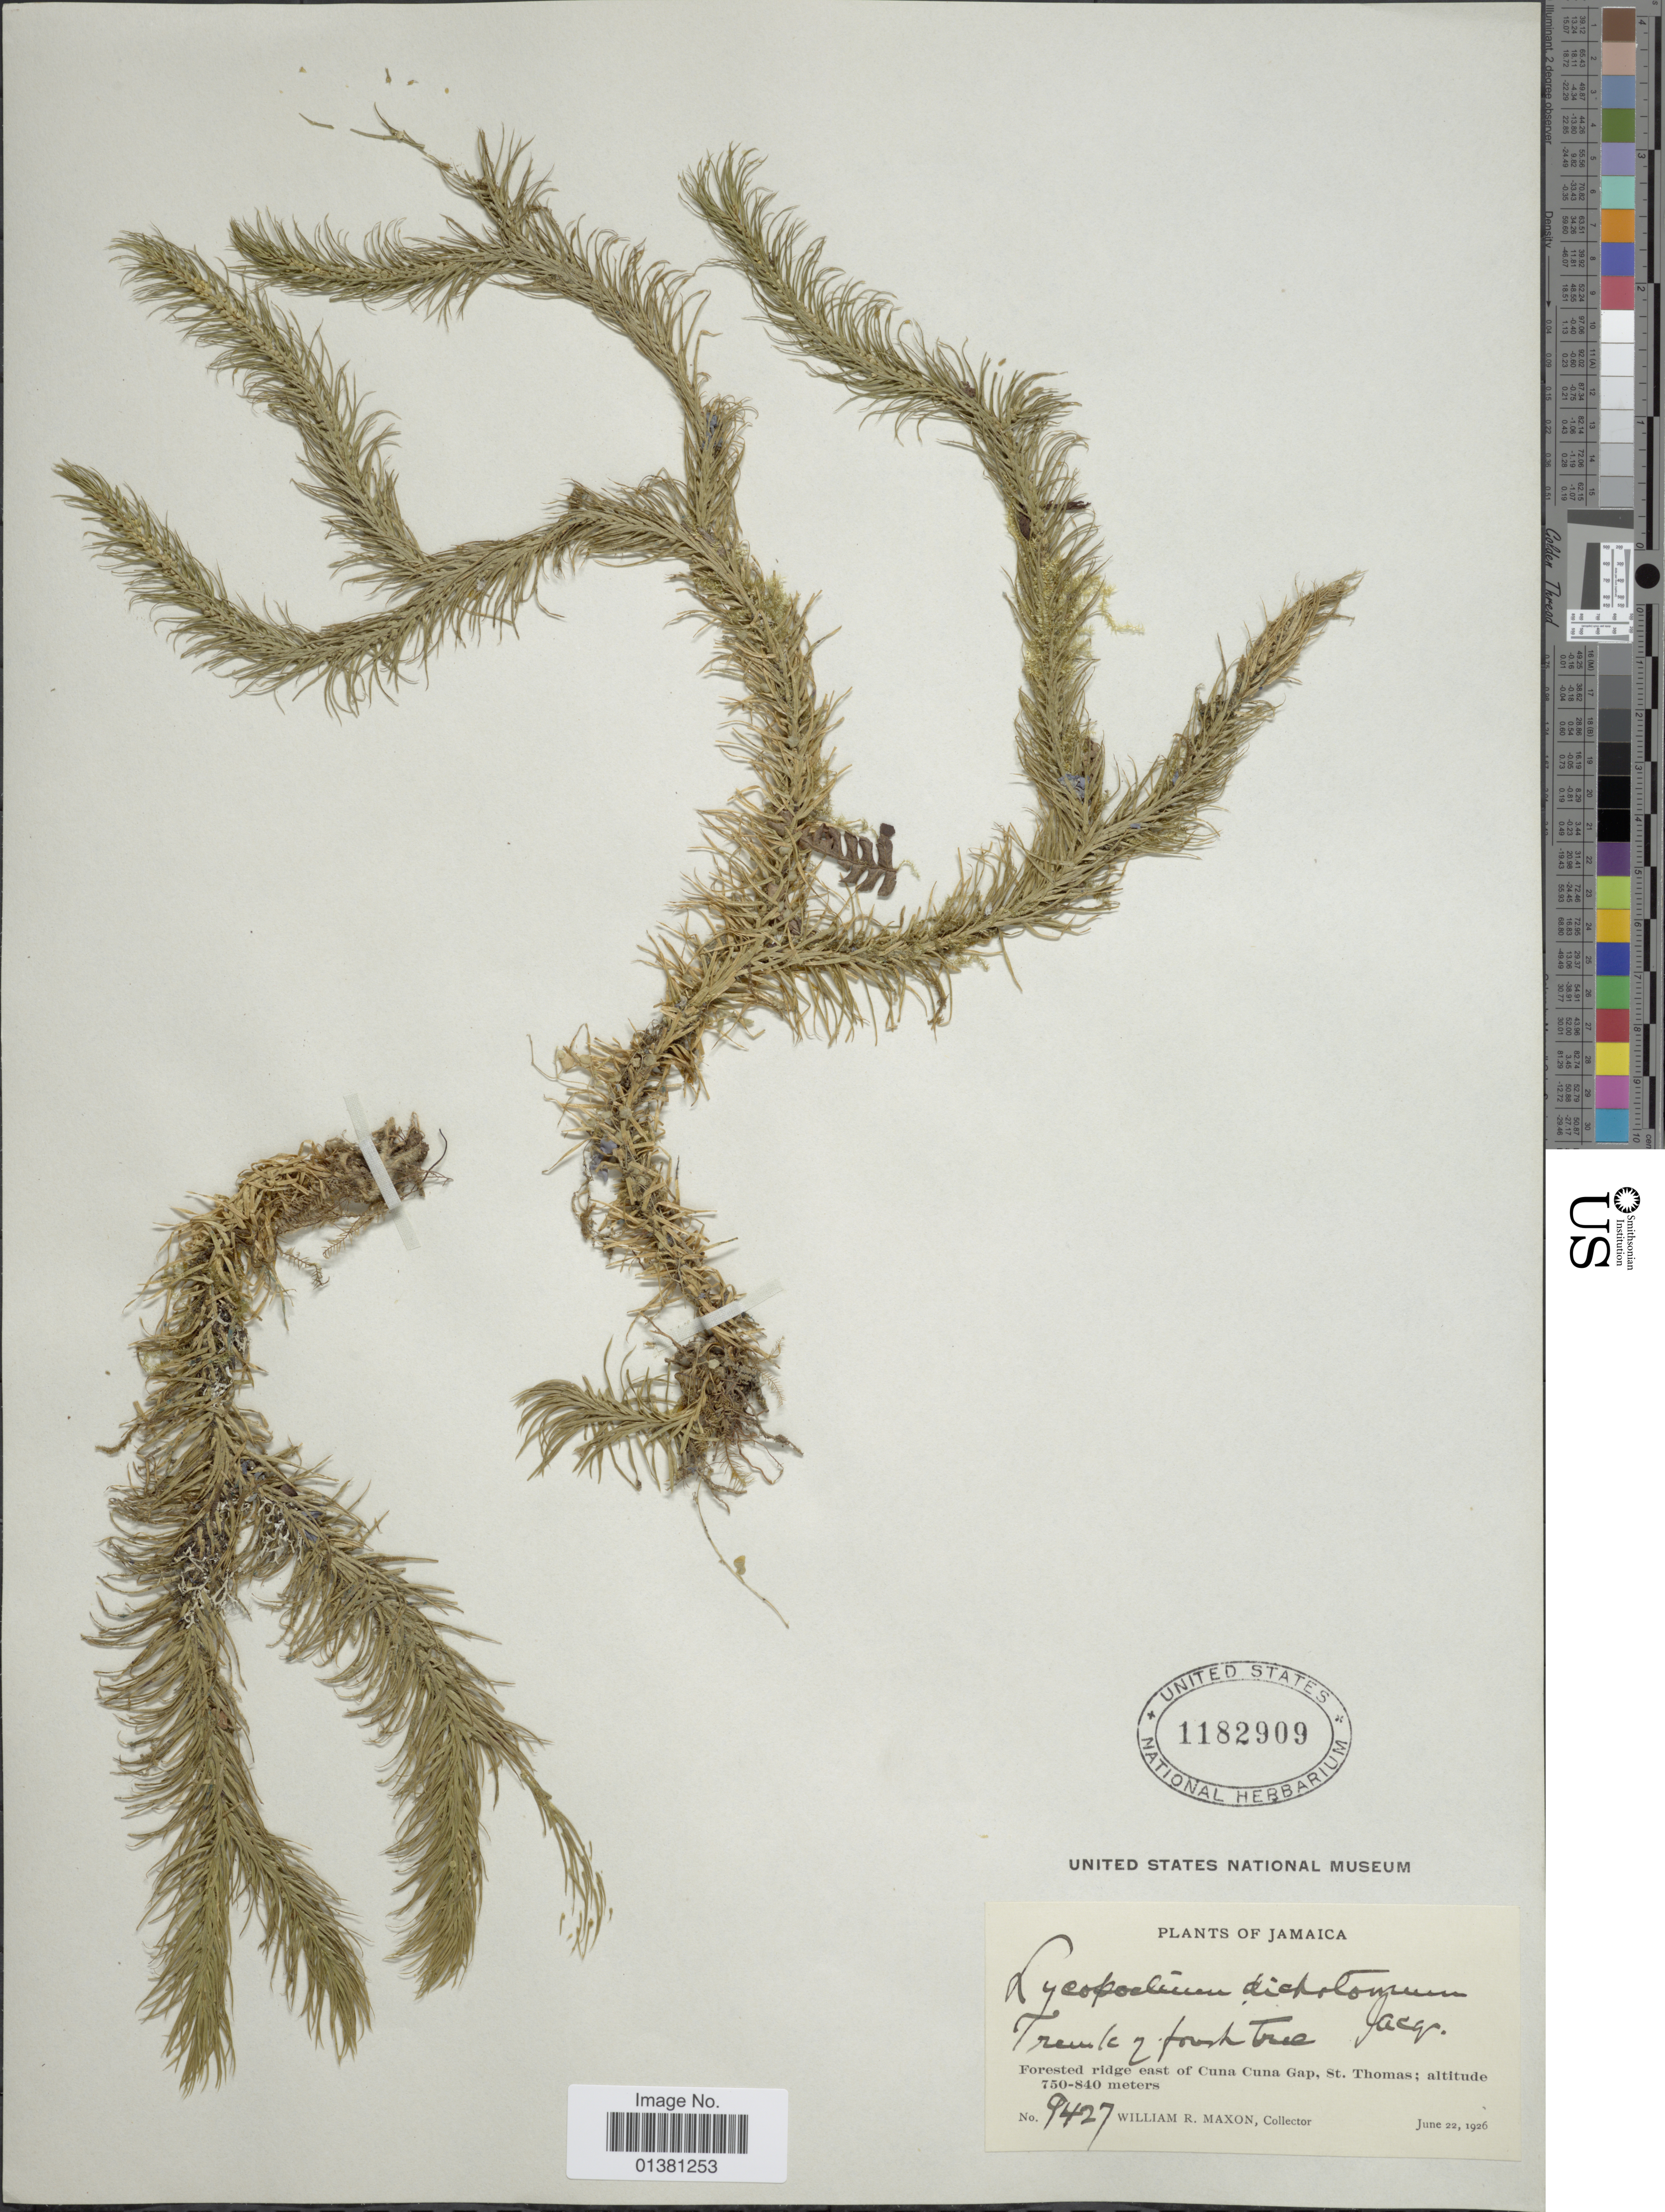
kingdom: Plantae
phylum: Tracheophyta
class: Lycopodiopsida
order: Lycopodiales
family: Lycopodiaceae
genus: Phlegmariurus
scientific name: Phlegmariurus dichotomus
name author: (Jacq.) W.H. Wagner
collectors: W. R. Maxon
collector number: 9427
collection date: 1926-06-22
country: Jamaica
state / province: Saint Thomas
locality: Forested ridge east of Cuna Cuna Gap,St Thomas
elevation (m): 750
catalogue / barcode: US 1182909